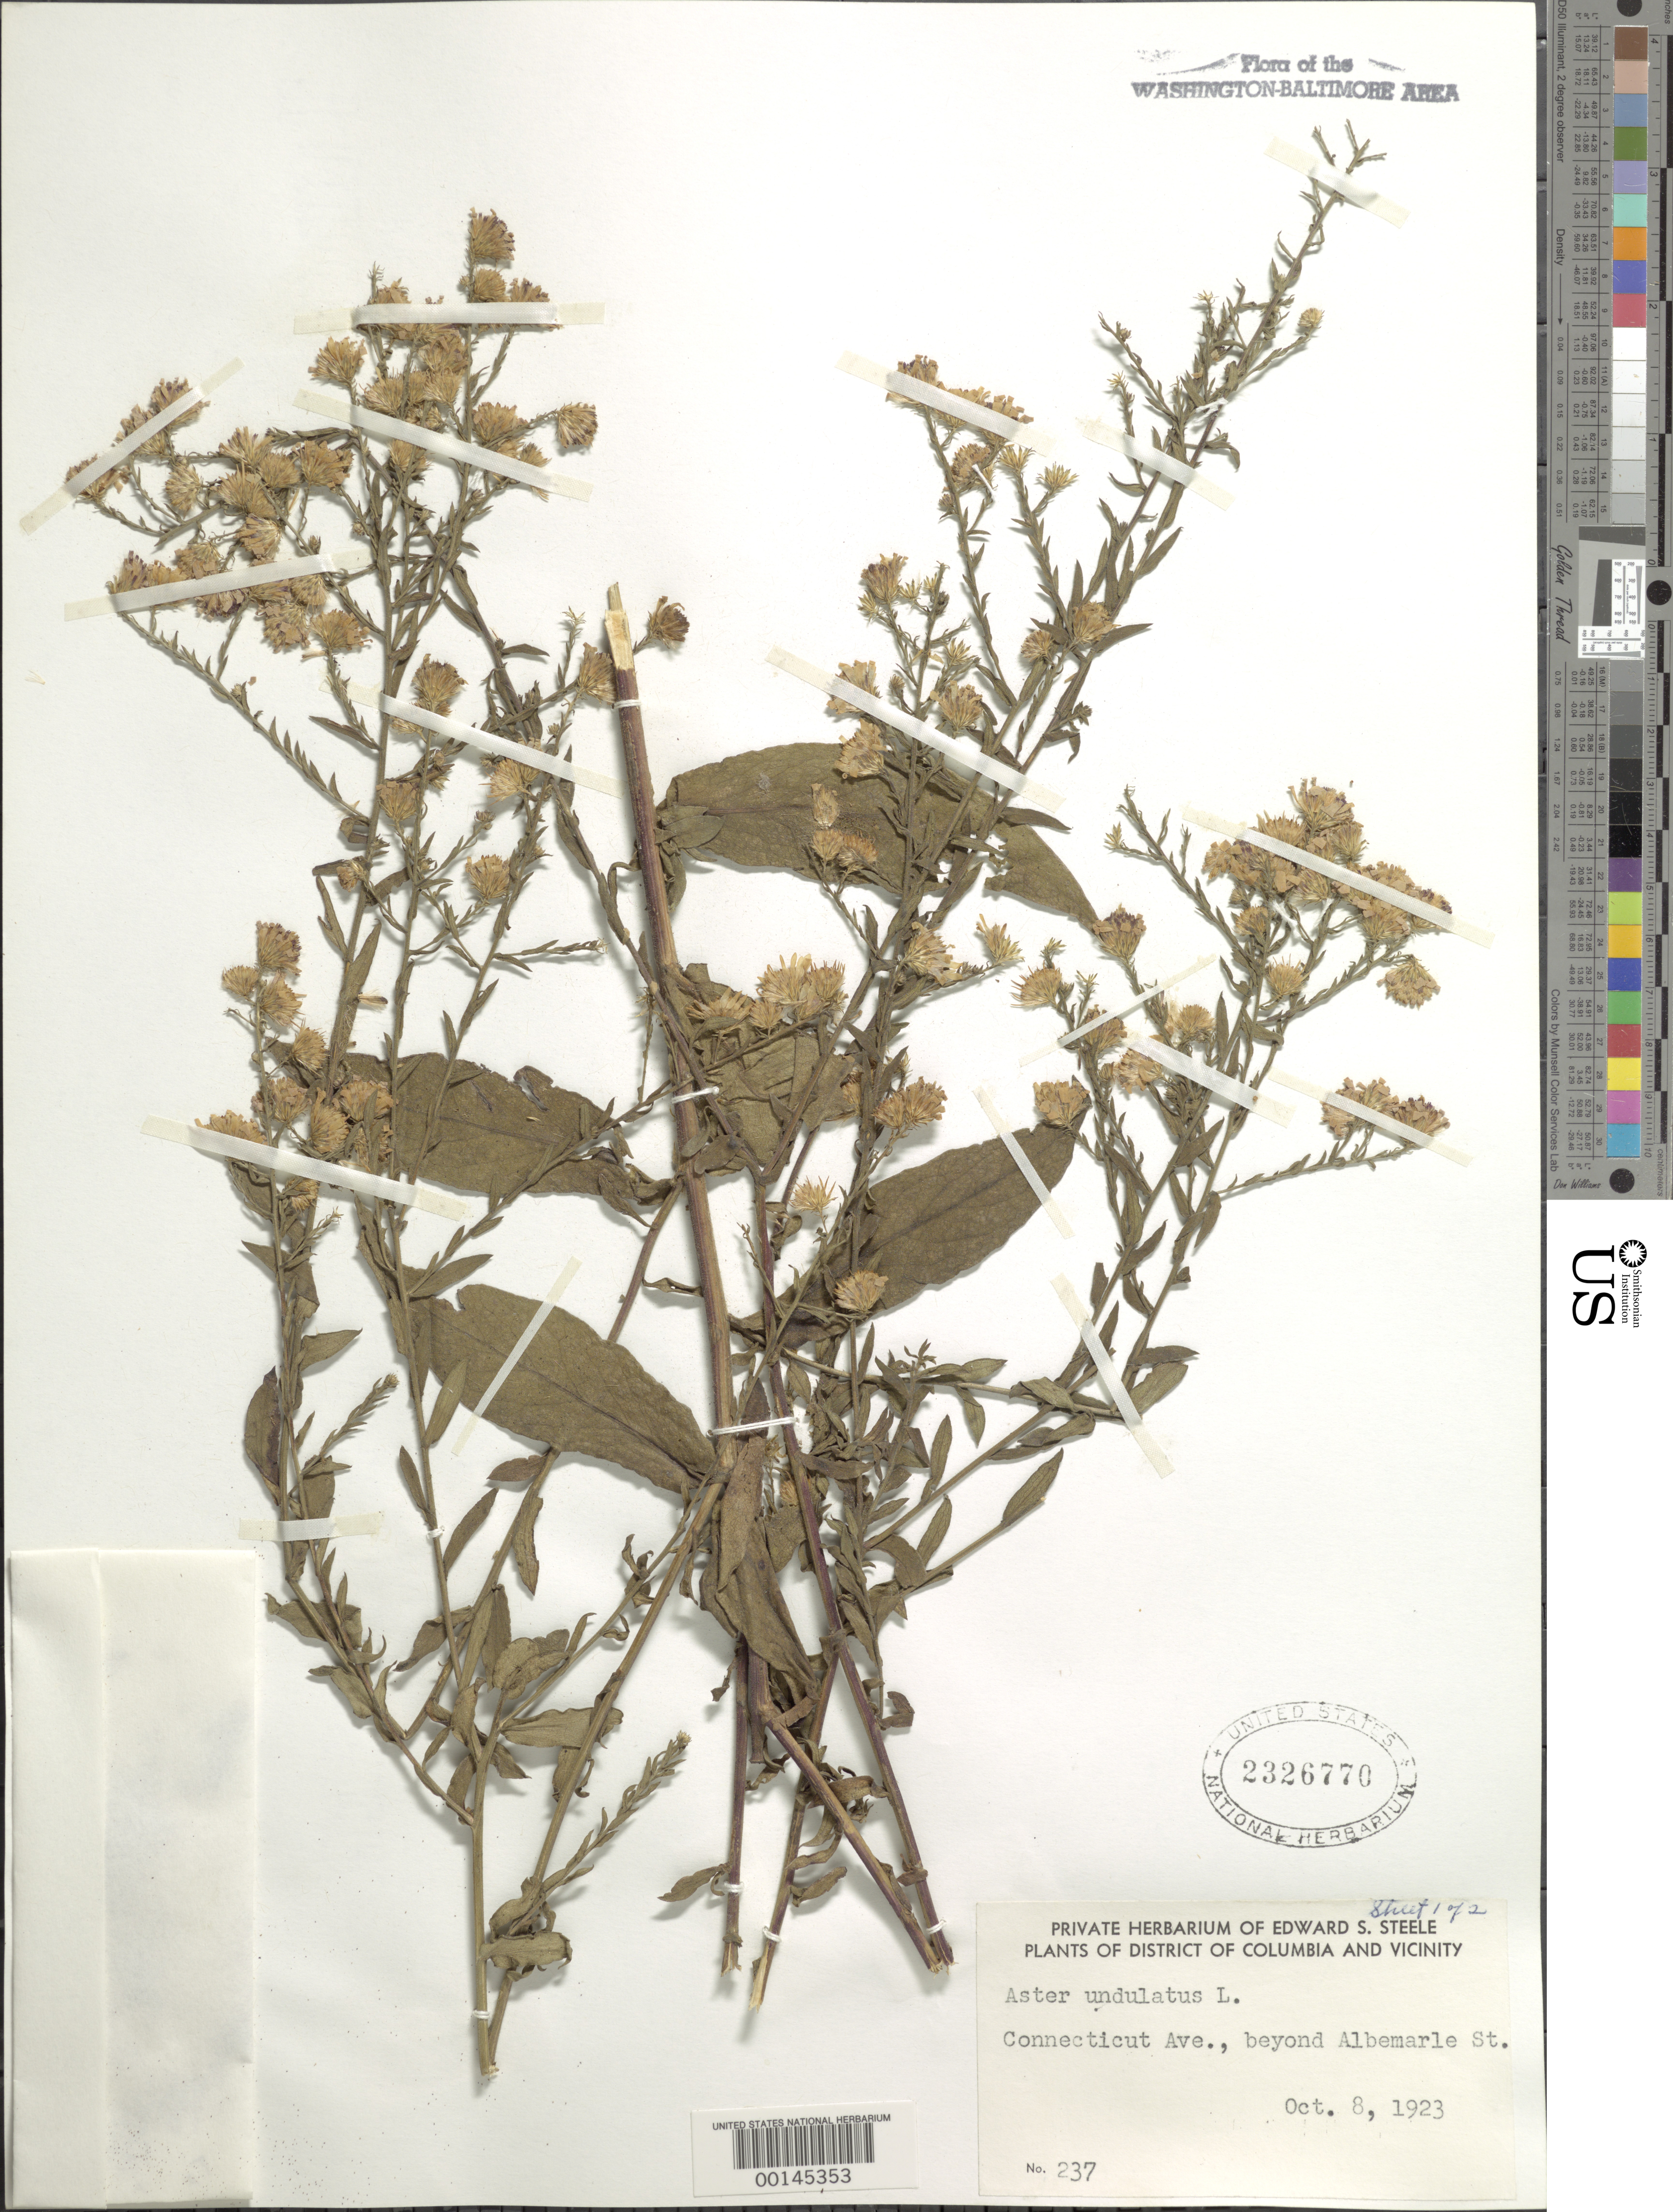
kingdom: Plantae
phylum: Tracheophyta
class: Magnoliopsida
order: Asterales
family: Asteraceae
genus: Symphyotrichum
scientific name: Symphyotrichum undulatum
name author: (L.) G.L. Nesom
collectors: E. Steele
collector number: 236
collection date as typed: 08 Oct 1923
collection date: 1923-10-08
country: United States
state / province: District of Columbia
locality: Conn. Ave. beyond Albemarle St.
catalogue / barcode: US 2326770